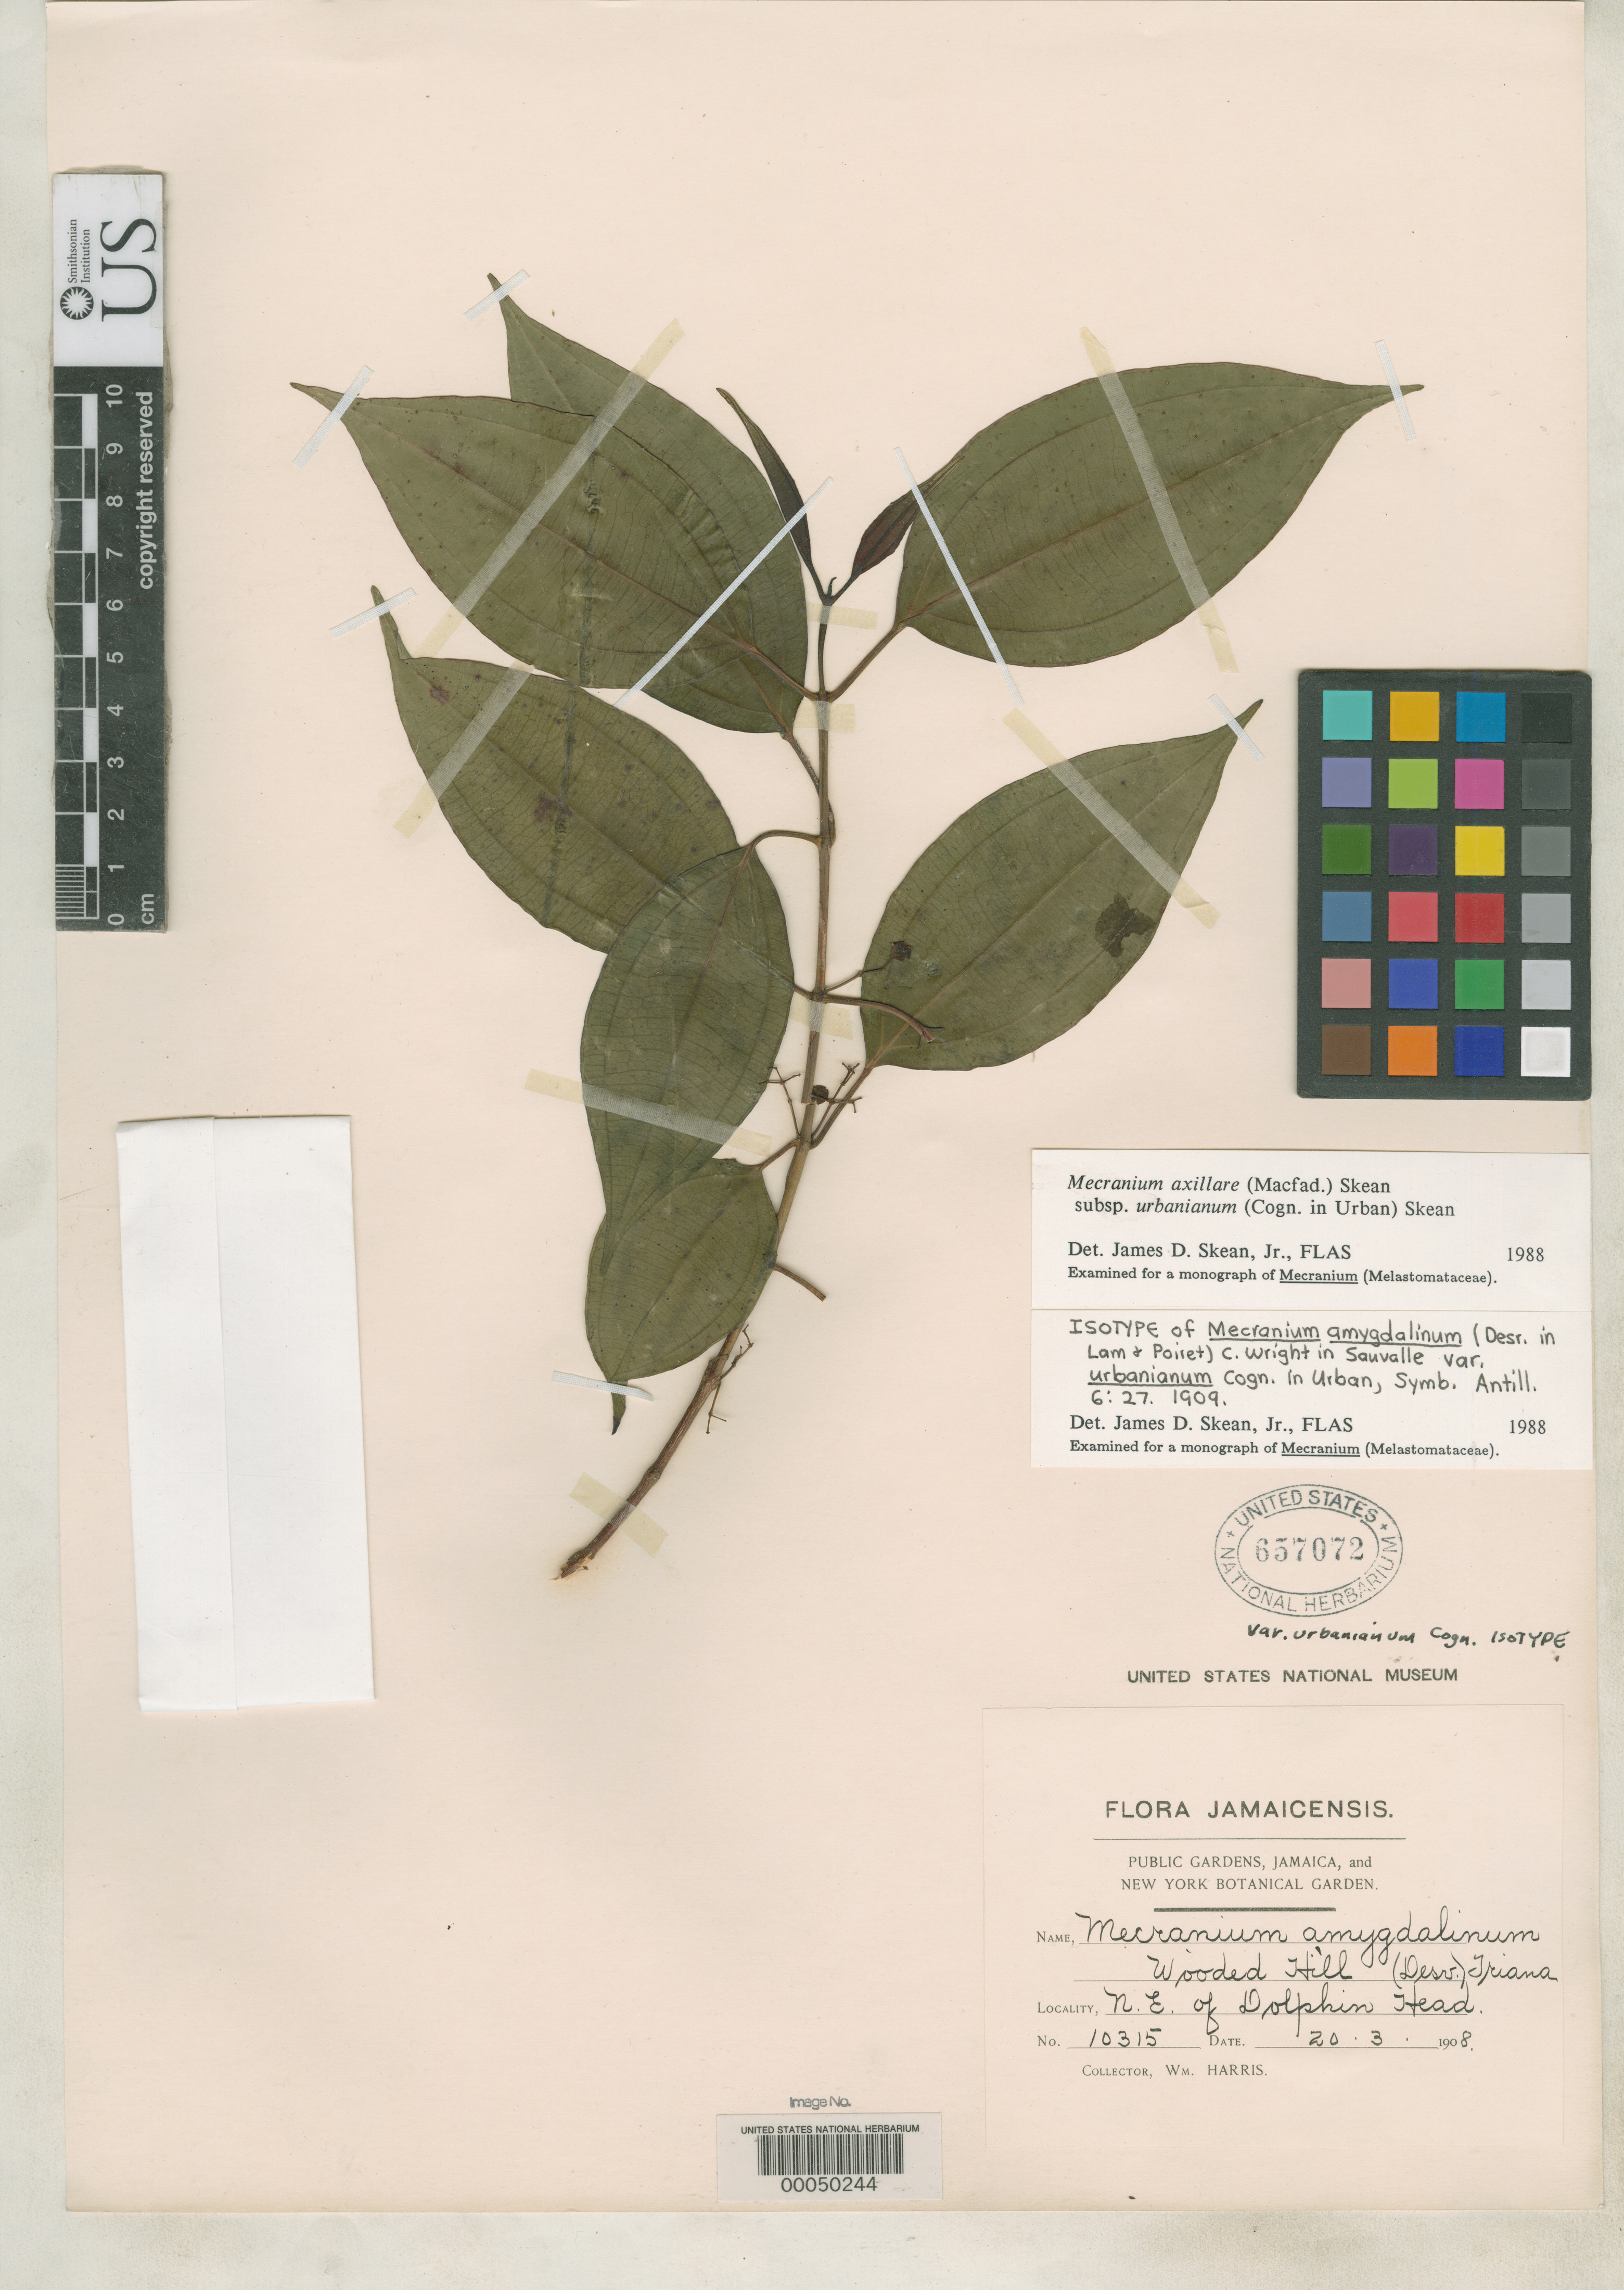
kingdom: Plantae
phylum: Tracheophyta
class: Magnoliopsida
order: Myrtales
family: Melastomataceae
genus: Mecranium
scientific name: Mecranium amygdalinum var. urbanianum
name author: Cogn.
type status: Isotype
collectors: W. H. Harris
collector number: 10315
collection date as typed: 20 Mar 1908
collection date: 1908-03-20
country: Jamaica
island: Greater Antilles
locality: Dolphin Head.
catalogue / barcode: US 657072